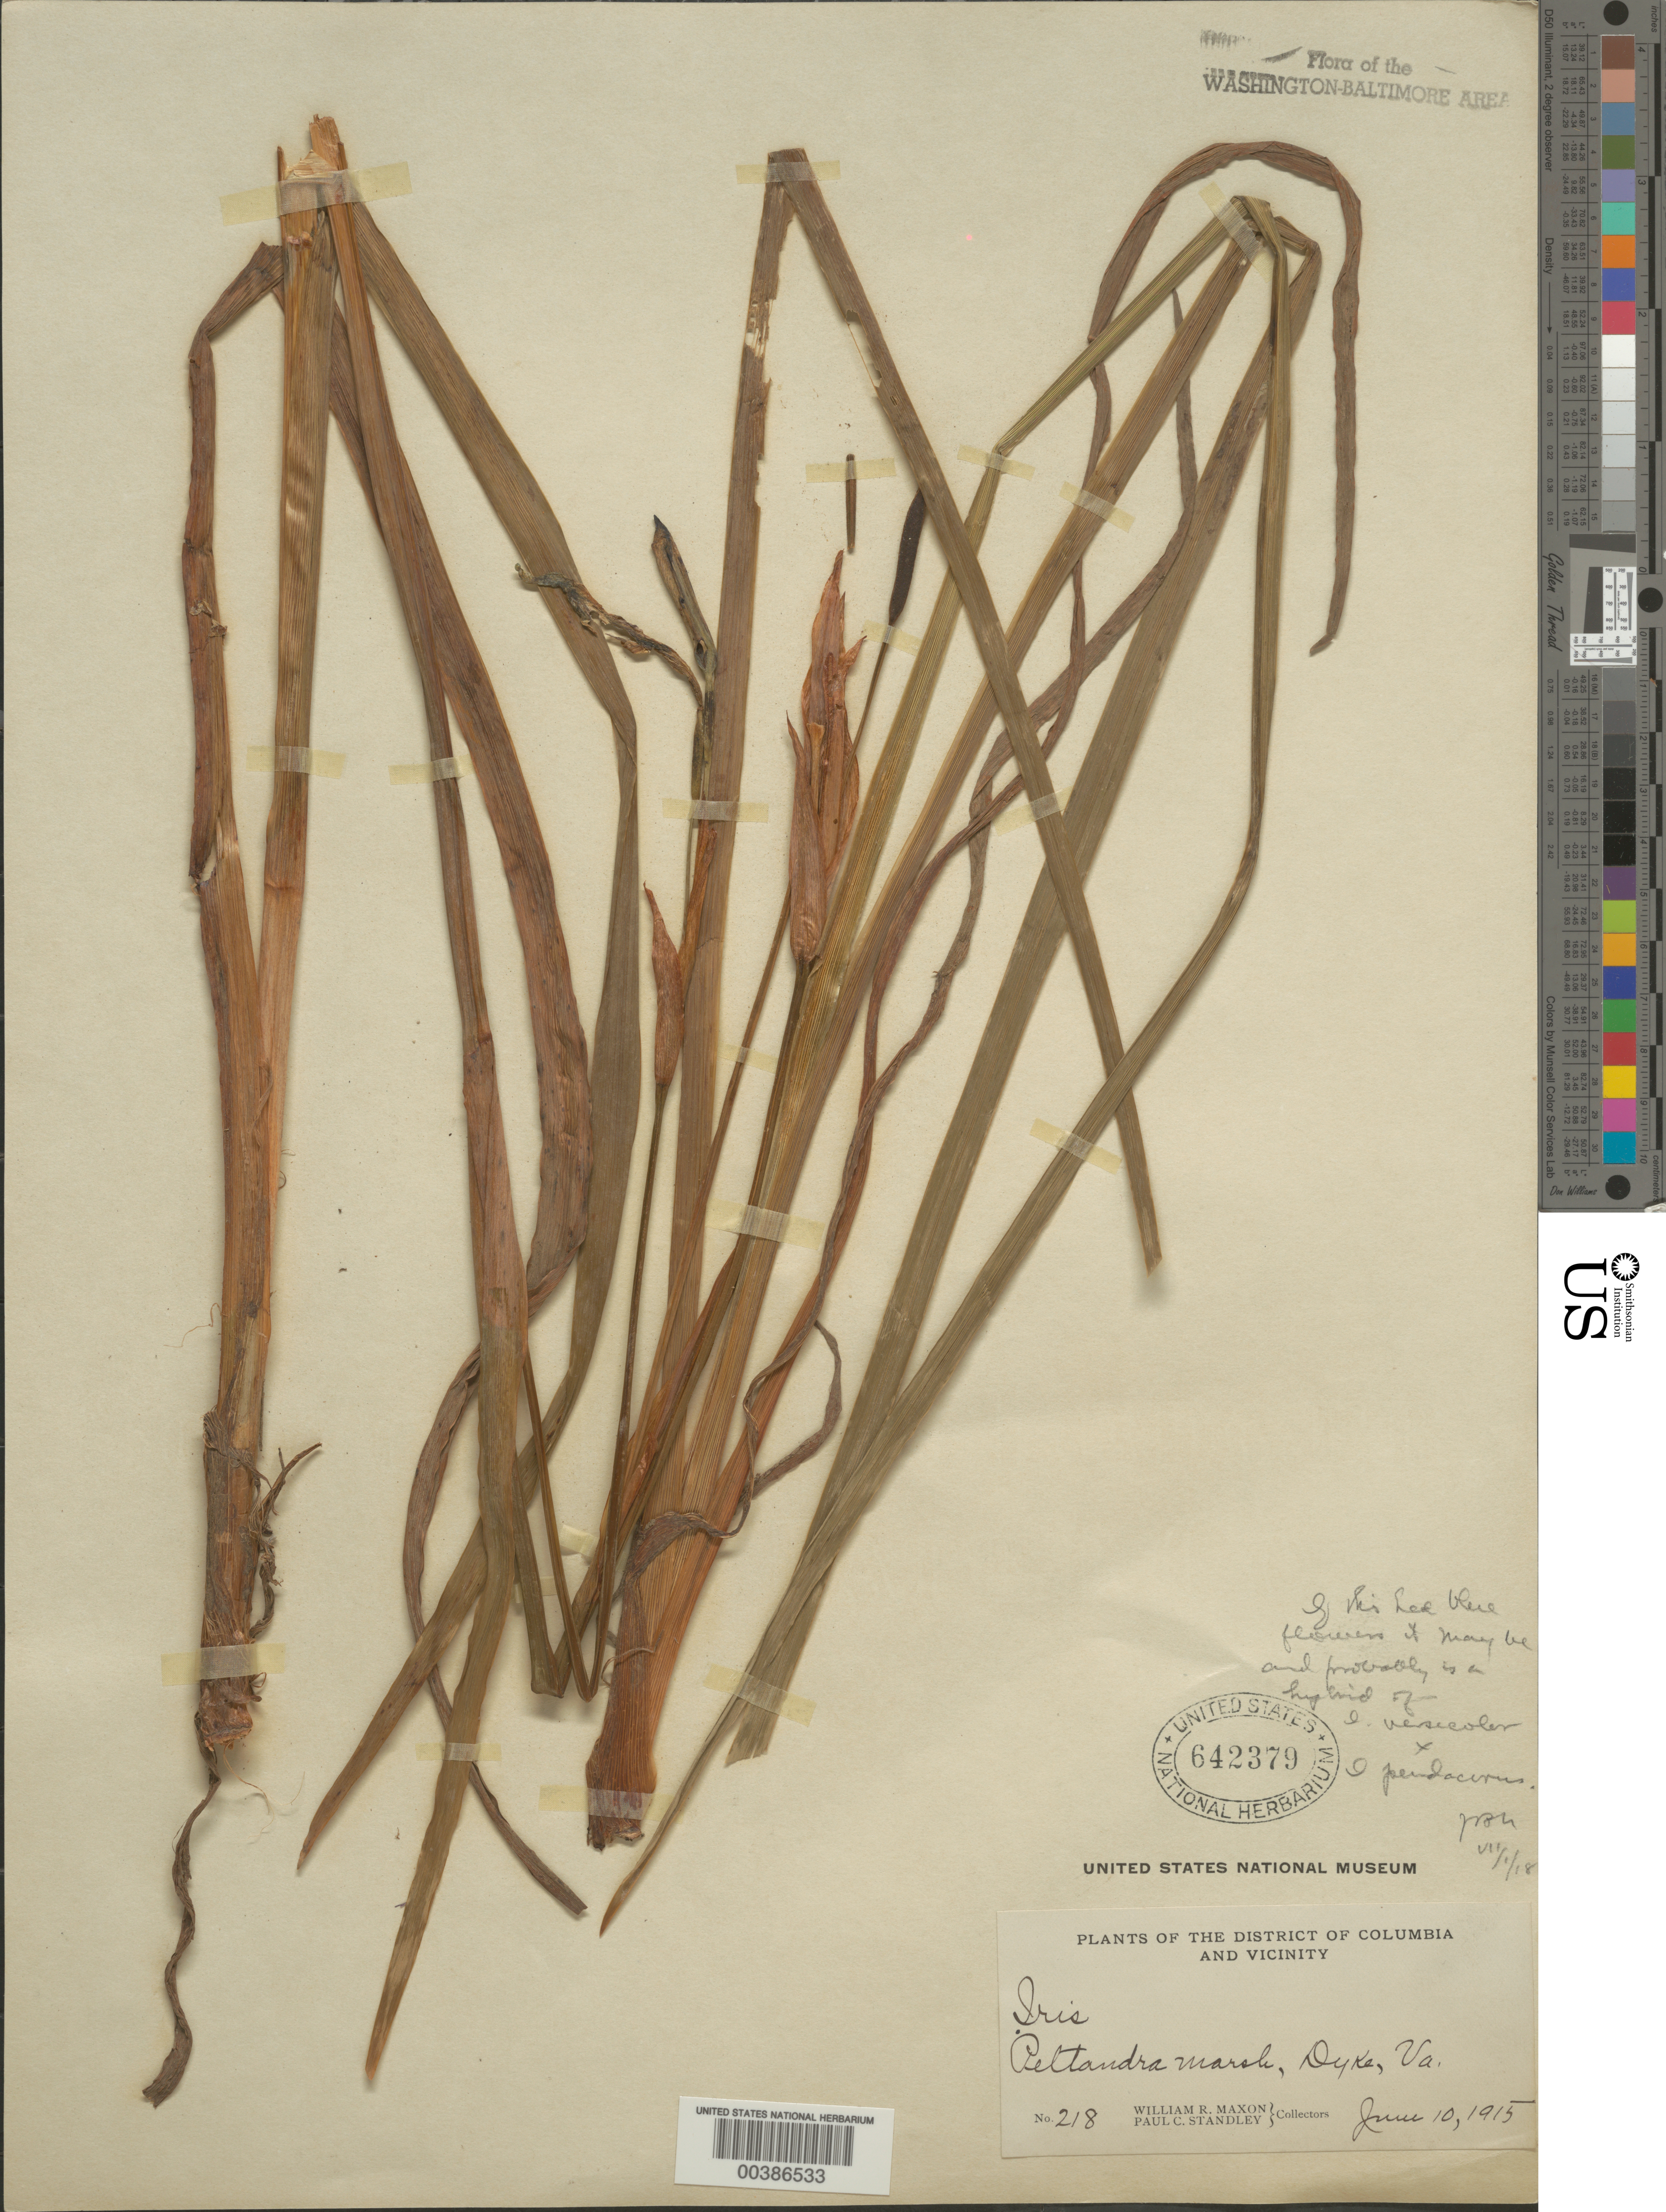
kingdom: Plantae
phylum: Tracheophyta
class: Liliopsida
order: Asparagales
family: Iridaceae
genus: Iris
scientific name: Iris versicolor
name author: L.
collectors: W. R. Maxon & P. C. Standley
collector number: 218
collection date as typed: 10 Jun 1915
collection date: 1915-06-10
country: United States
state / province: Virginia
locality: Peltandra Marsh, dyke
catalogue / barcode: US 642379